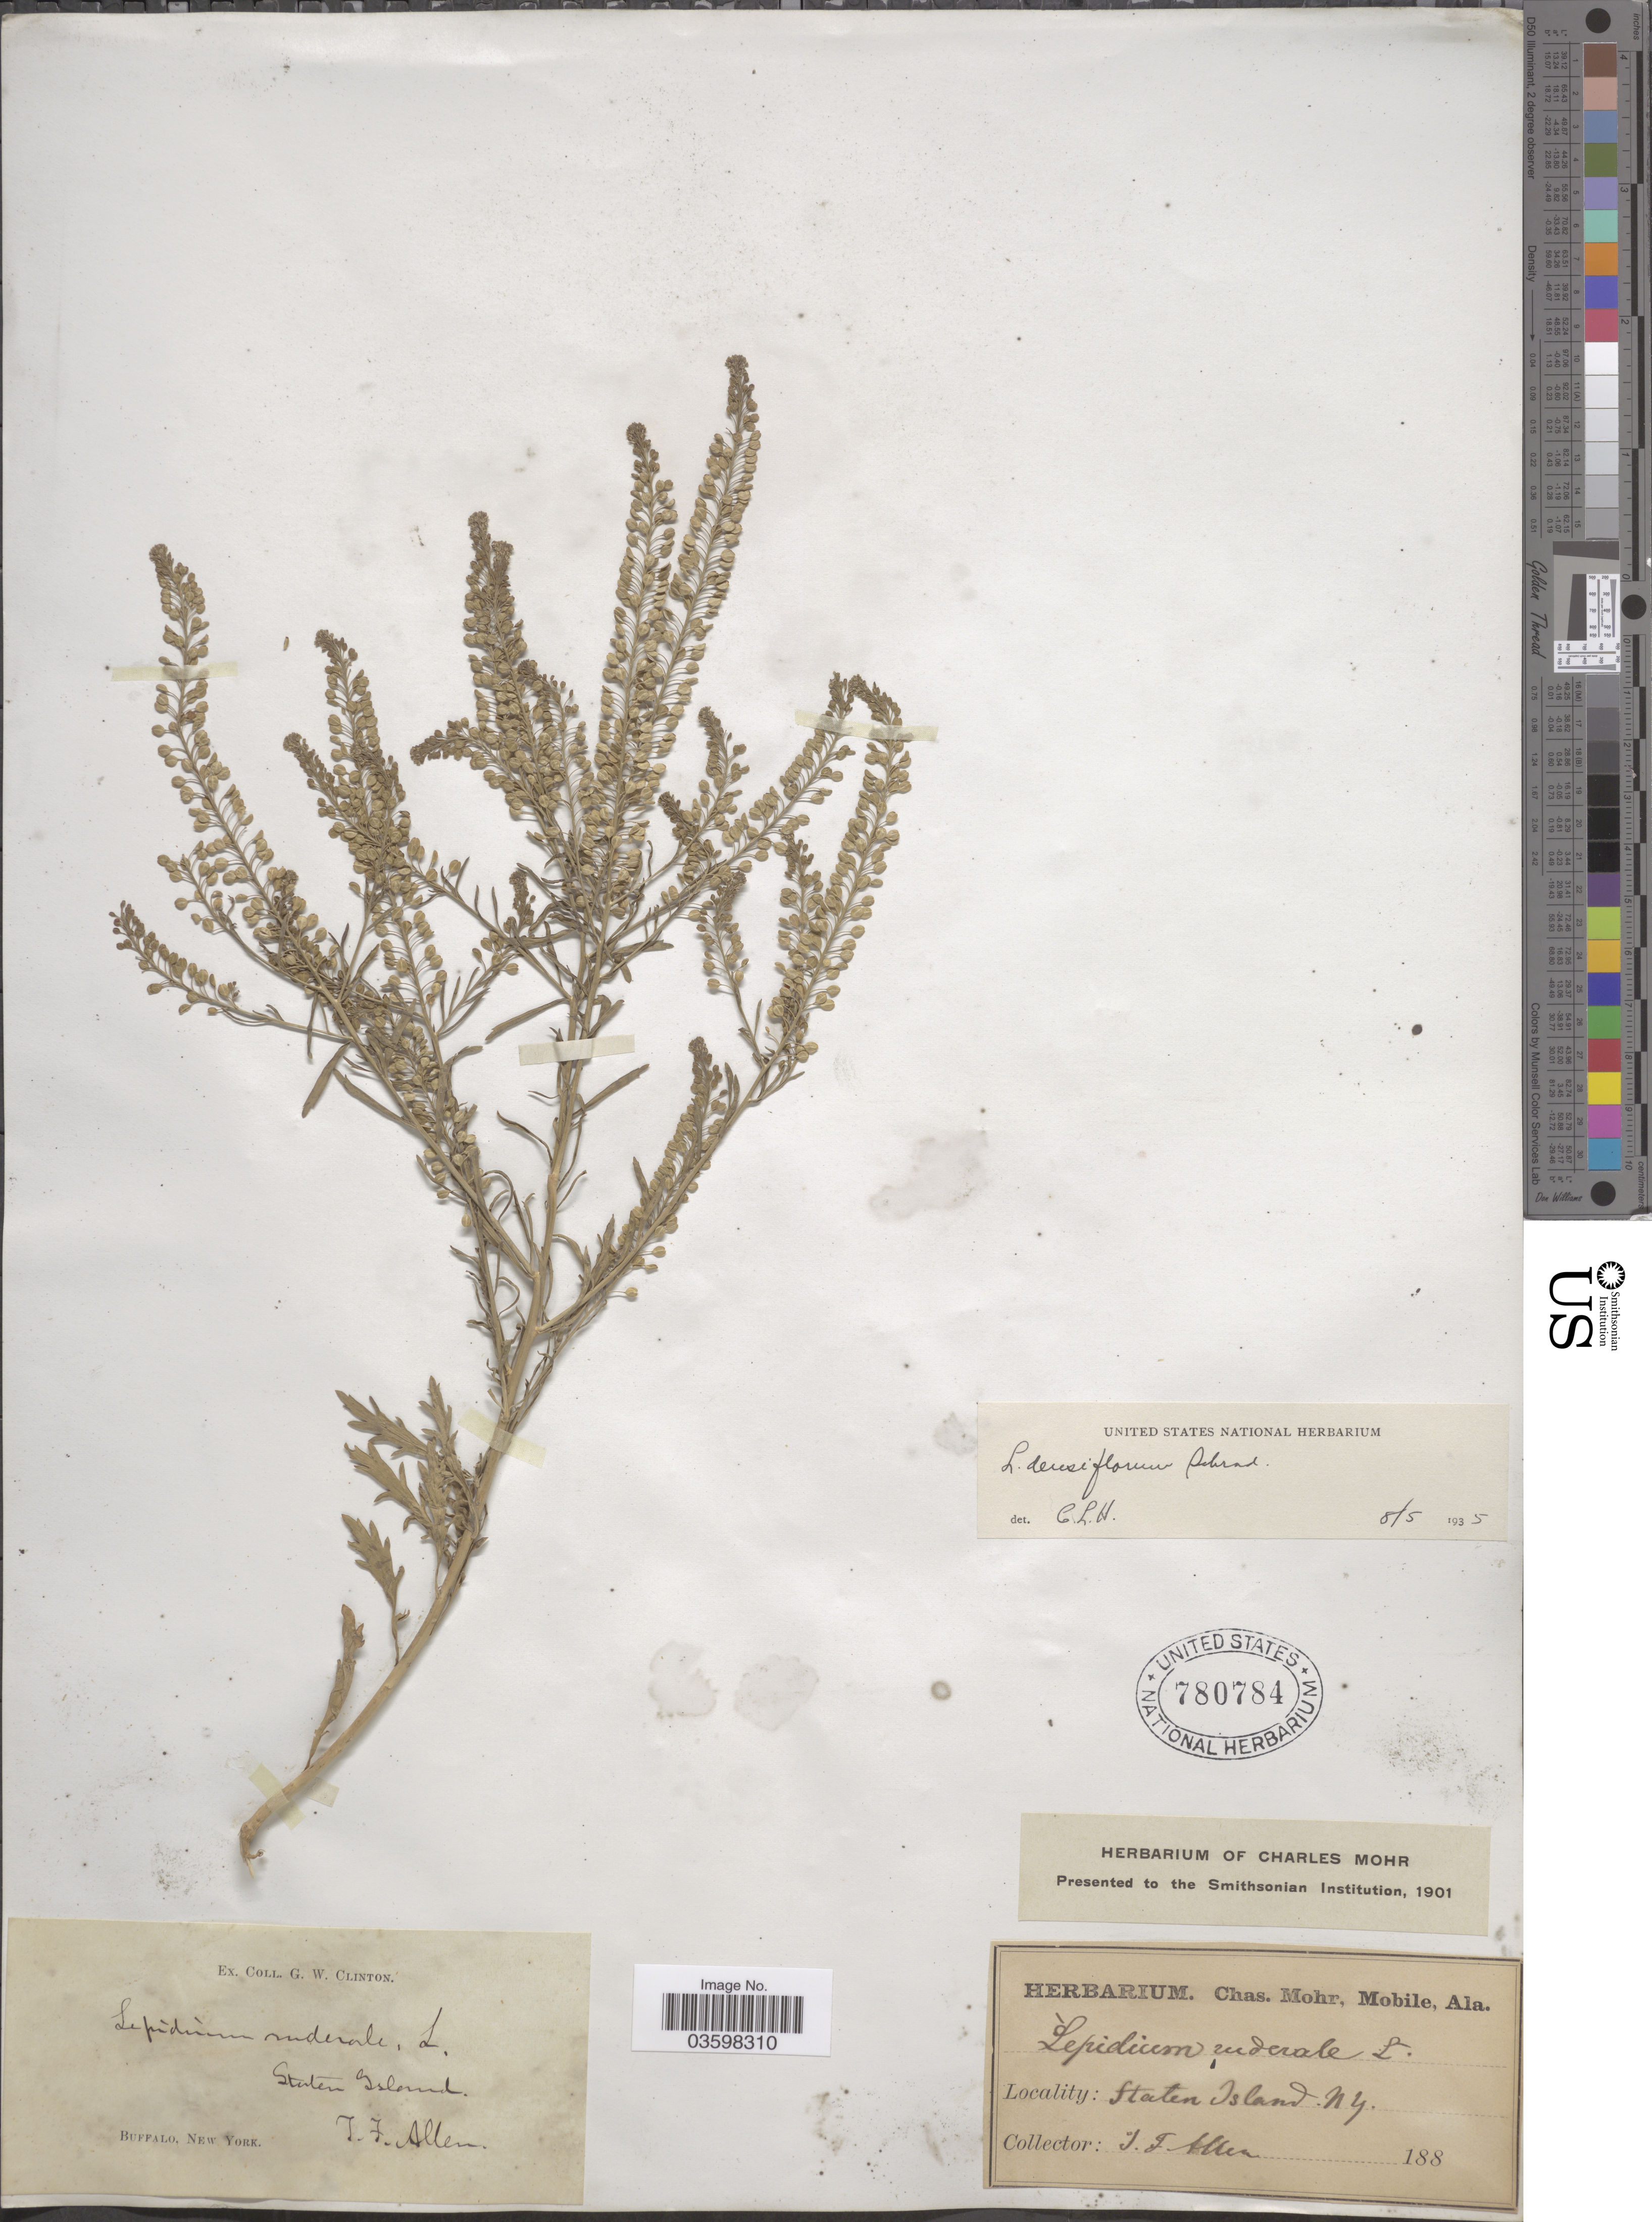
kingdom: Plantae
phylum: Tracheophyta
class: Magnoliopsida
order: Brassicales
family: Brassicaceae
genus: Lepidium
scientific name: Lepidium densiflorum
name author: Schrad.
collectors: T. Allen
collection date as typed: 188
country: United States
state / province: New York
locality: Staten Island. Buffalo.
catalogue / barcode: US 780784